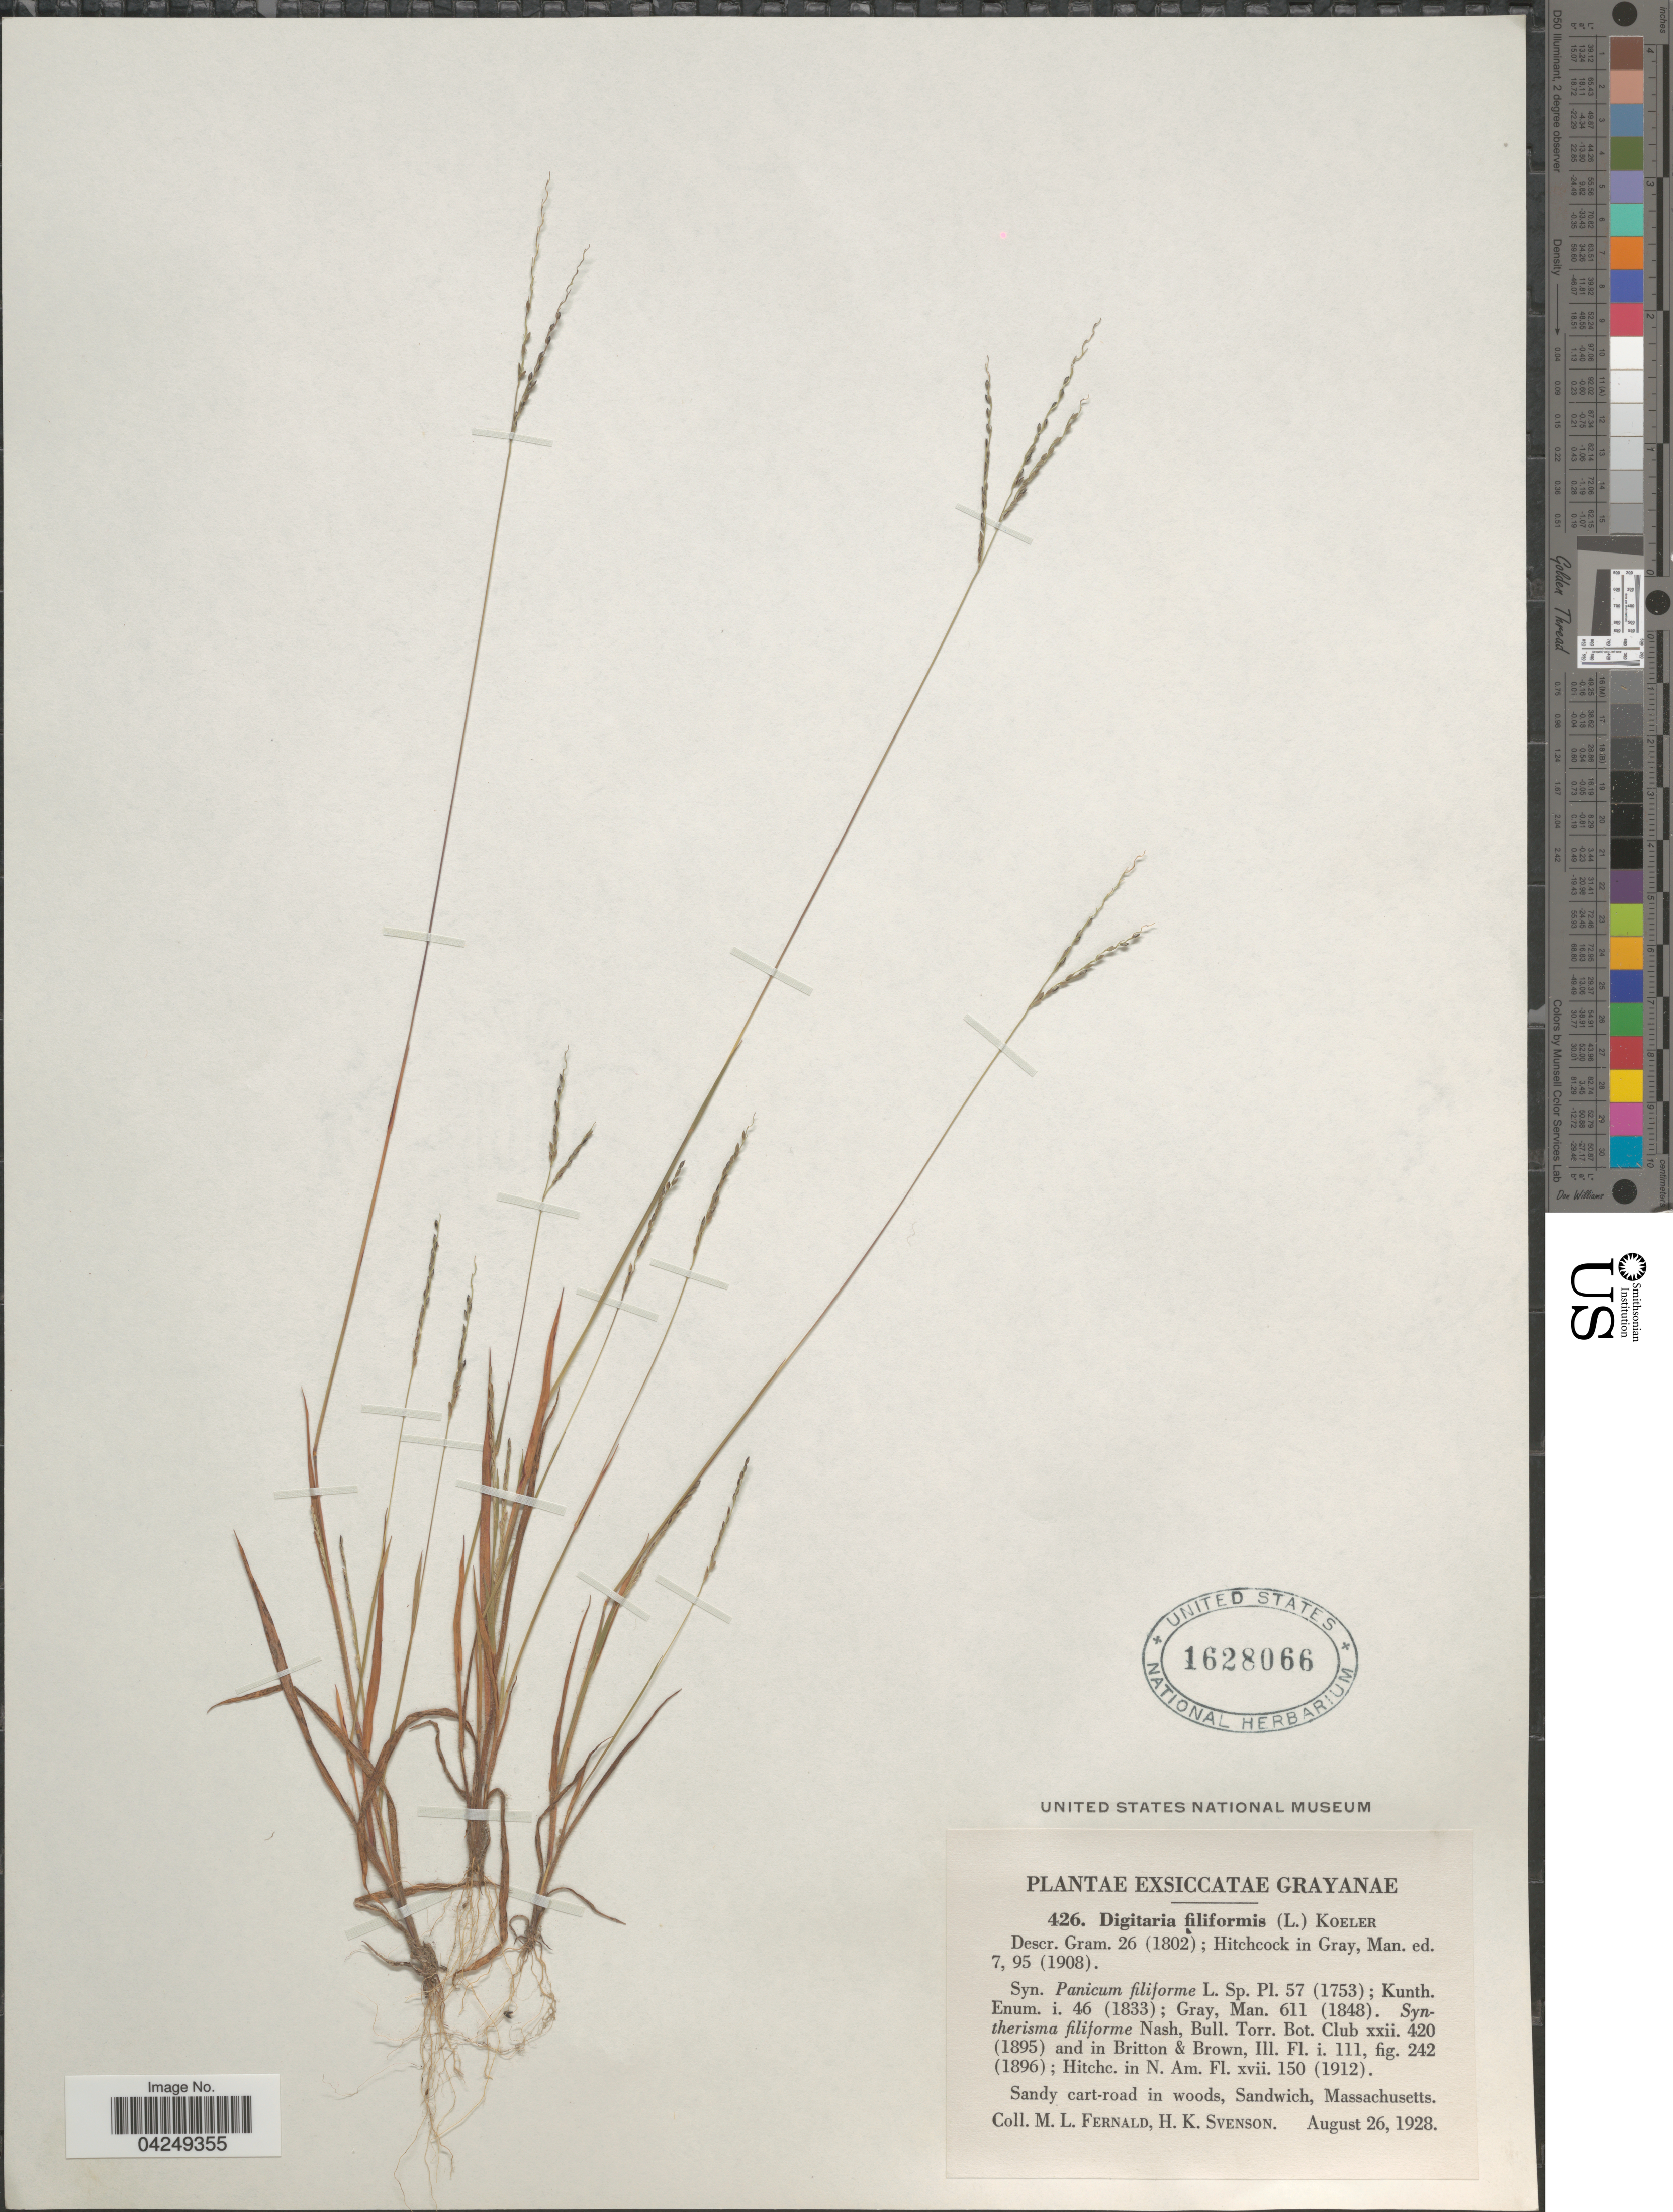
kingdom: Plantae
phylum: Tracheophyta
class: Liliopsida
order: Poales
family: Poaceae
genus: Digitaria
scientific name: Digitaria filiformis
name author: (L.) Koeler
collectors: M. L. Fernald & H. K. Svenson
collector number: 426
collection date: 1928-08-26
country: United States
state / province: Massachusetts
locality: Sandy cart-road in woods, Sandwich.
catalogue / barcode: US 1628066